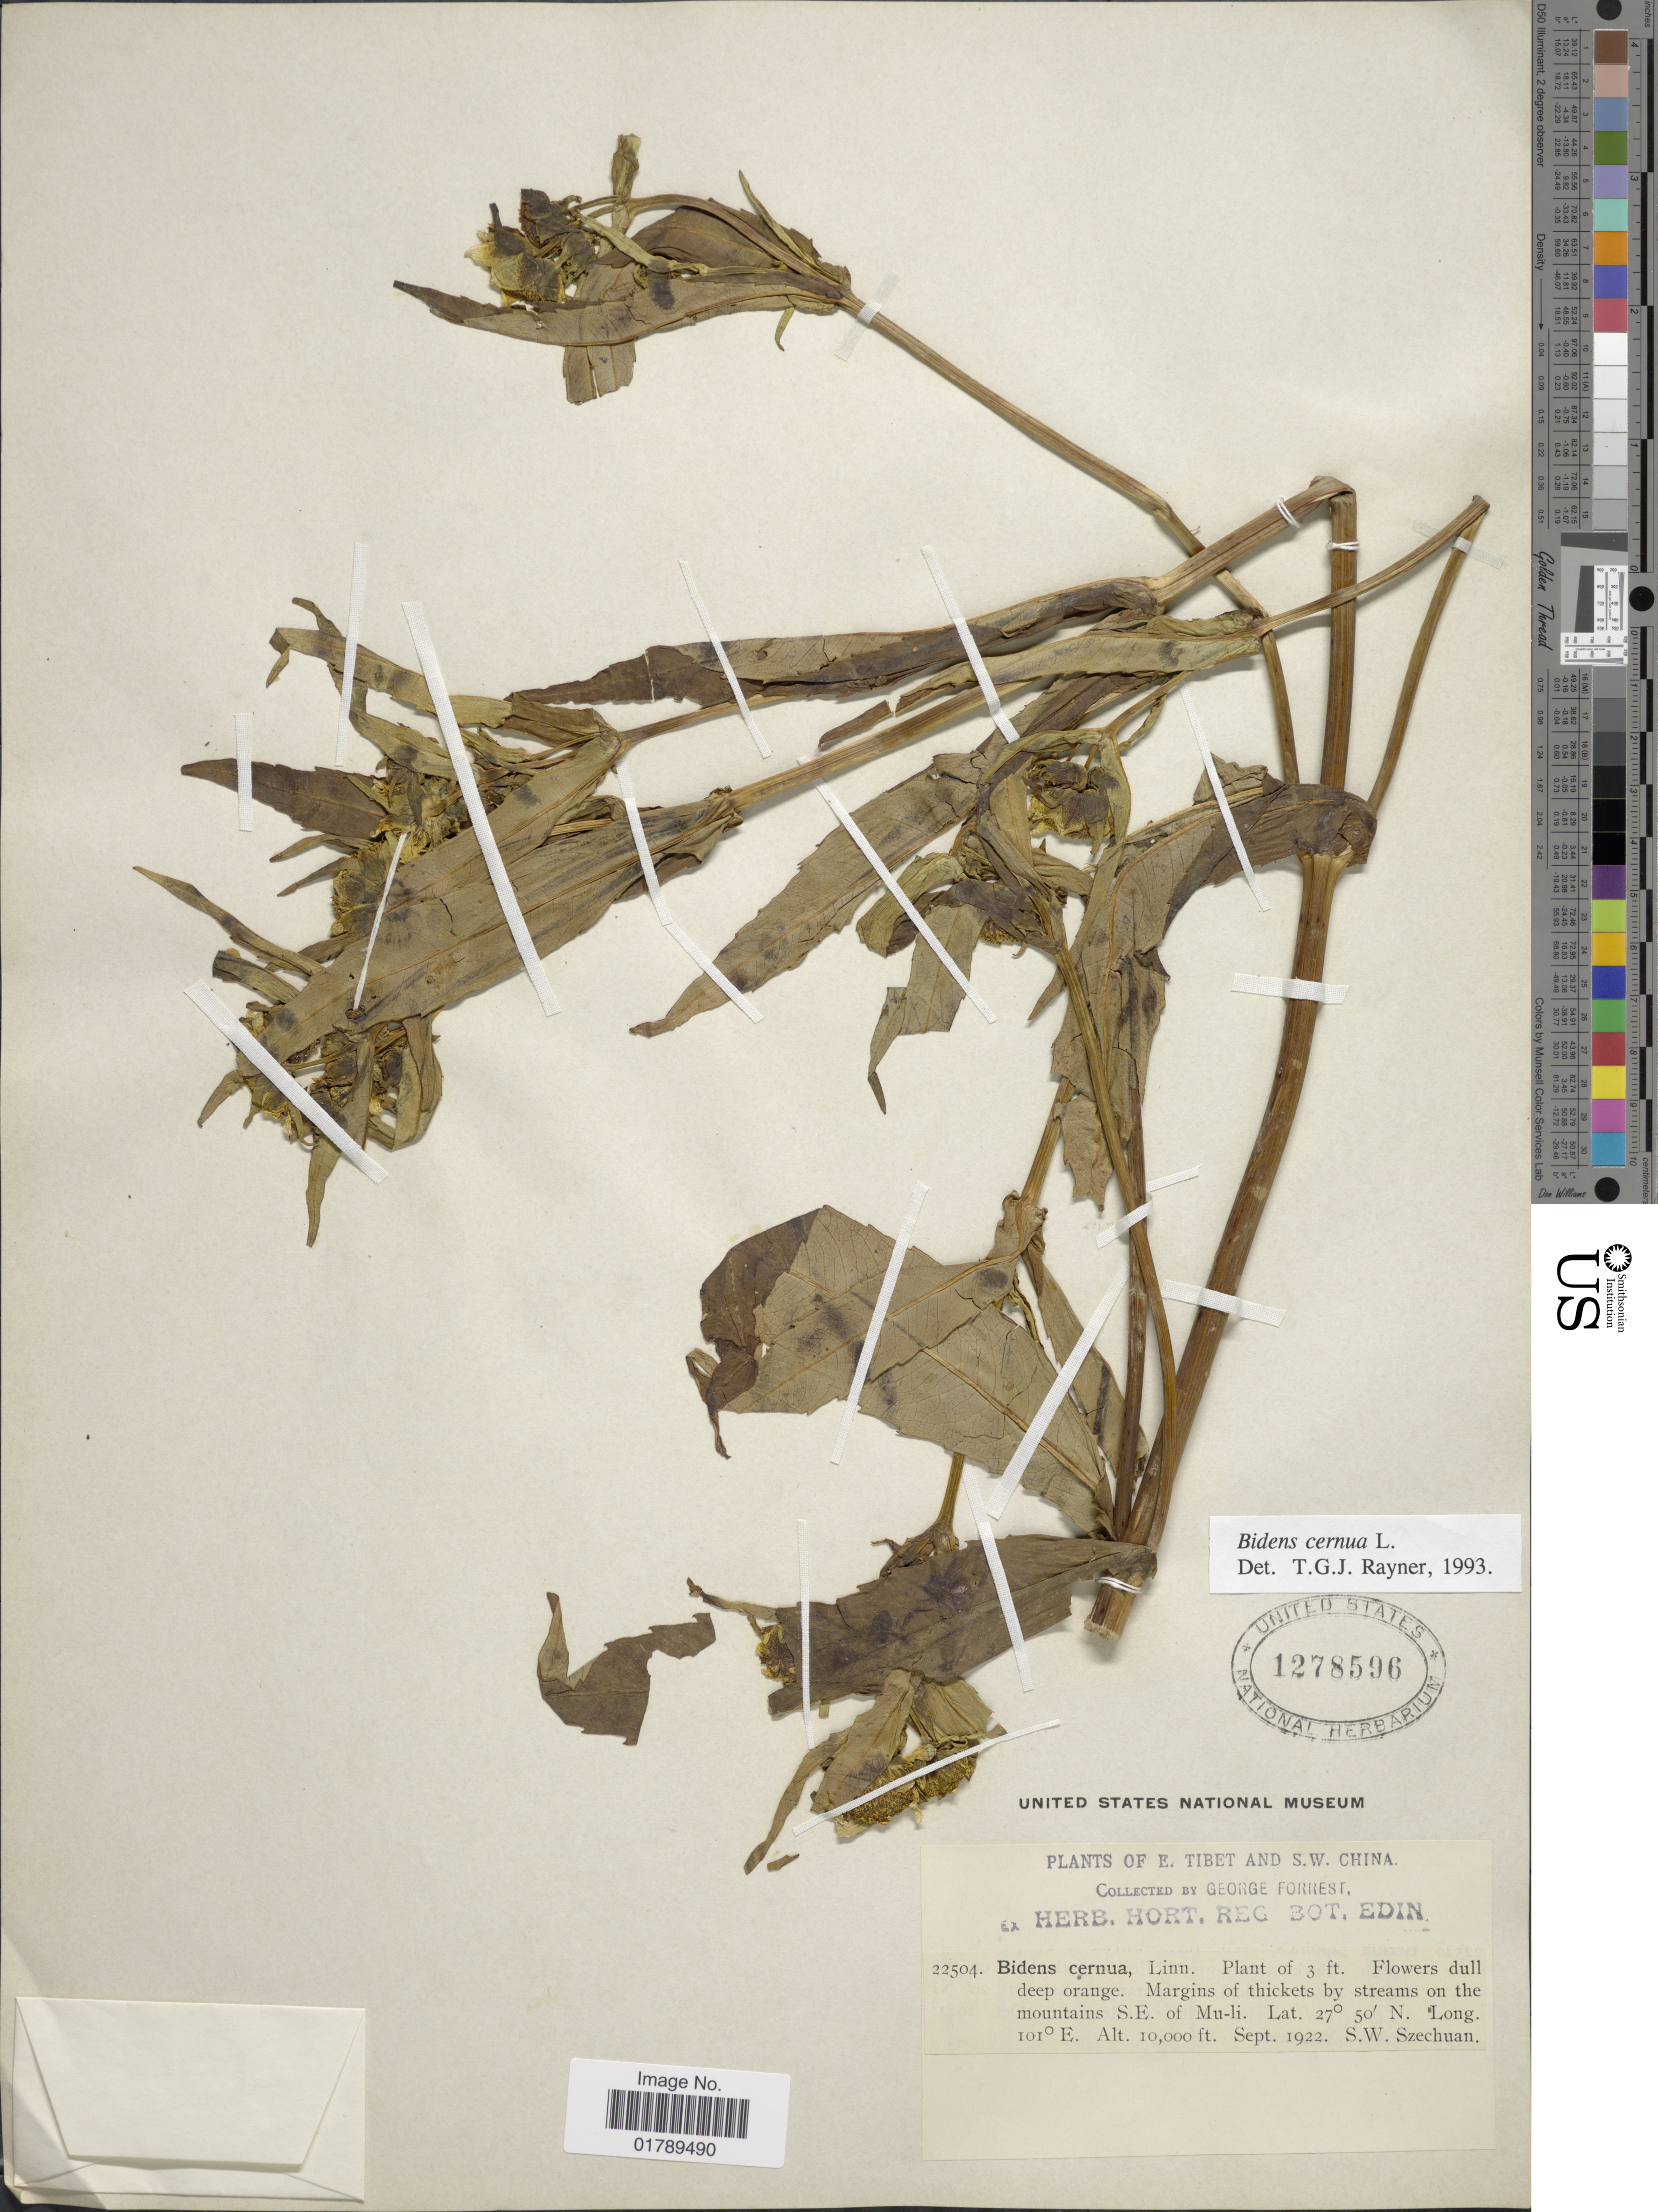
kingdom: Plantae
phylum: Tracheophyta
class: Magnoliopsida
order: Asterales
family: Asteraceae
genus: Bidens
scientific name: Bidens cernua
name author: L.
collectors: G. Forrest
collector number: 22504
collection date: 1922-09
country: China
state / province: Sichuan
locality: Margins of thickets by streams on the mountains S. E. of Mu-li. S.W. Szechuan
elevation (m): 3048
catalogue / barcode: US 1278596